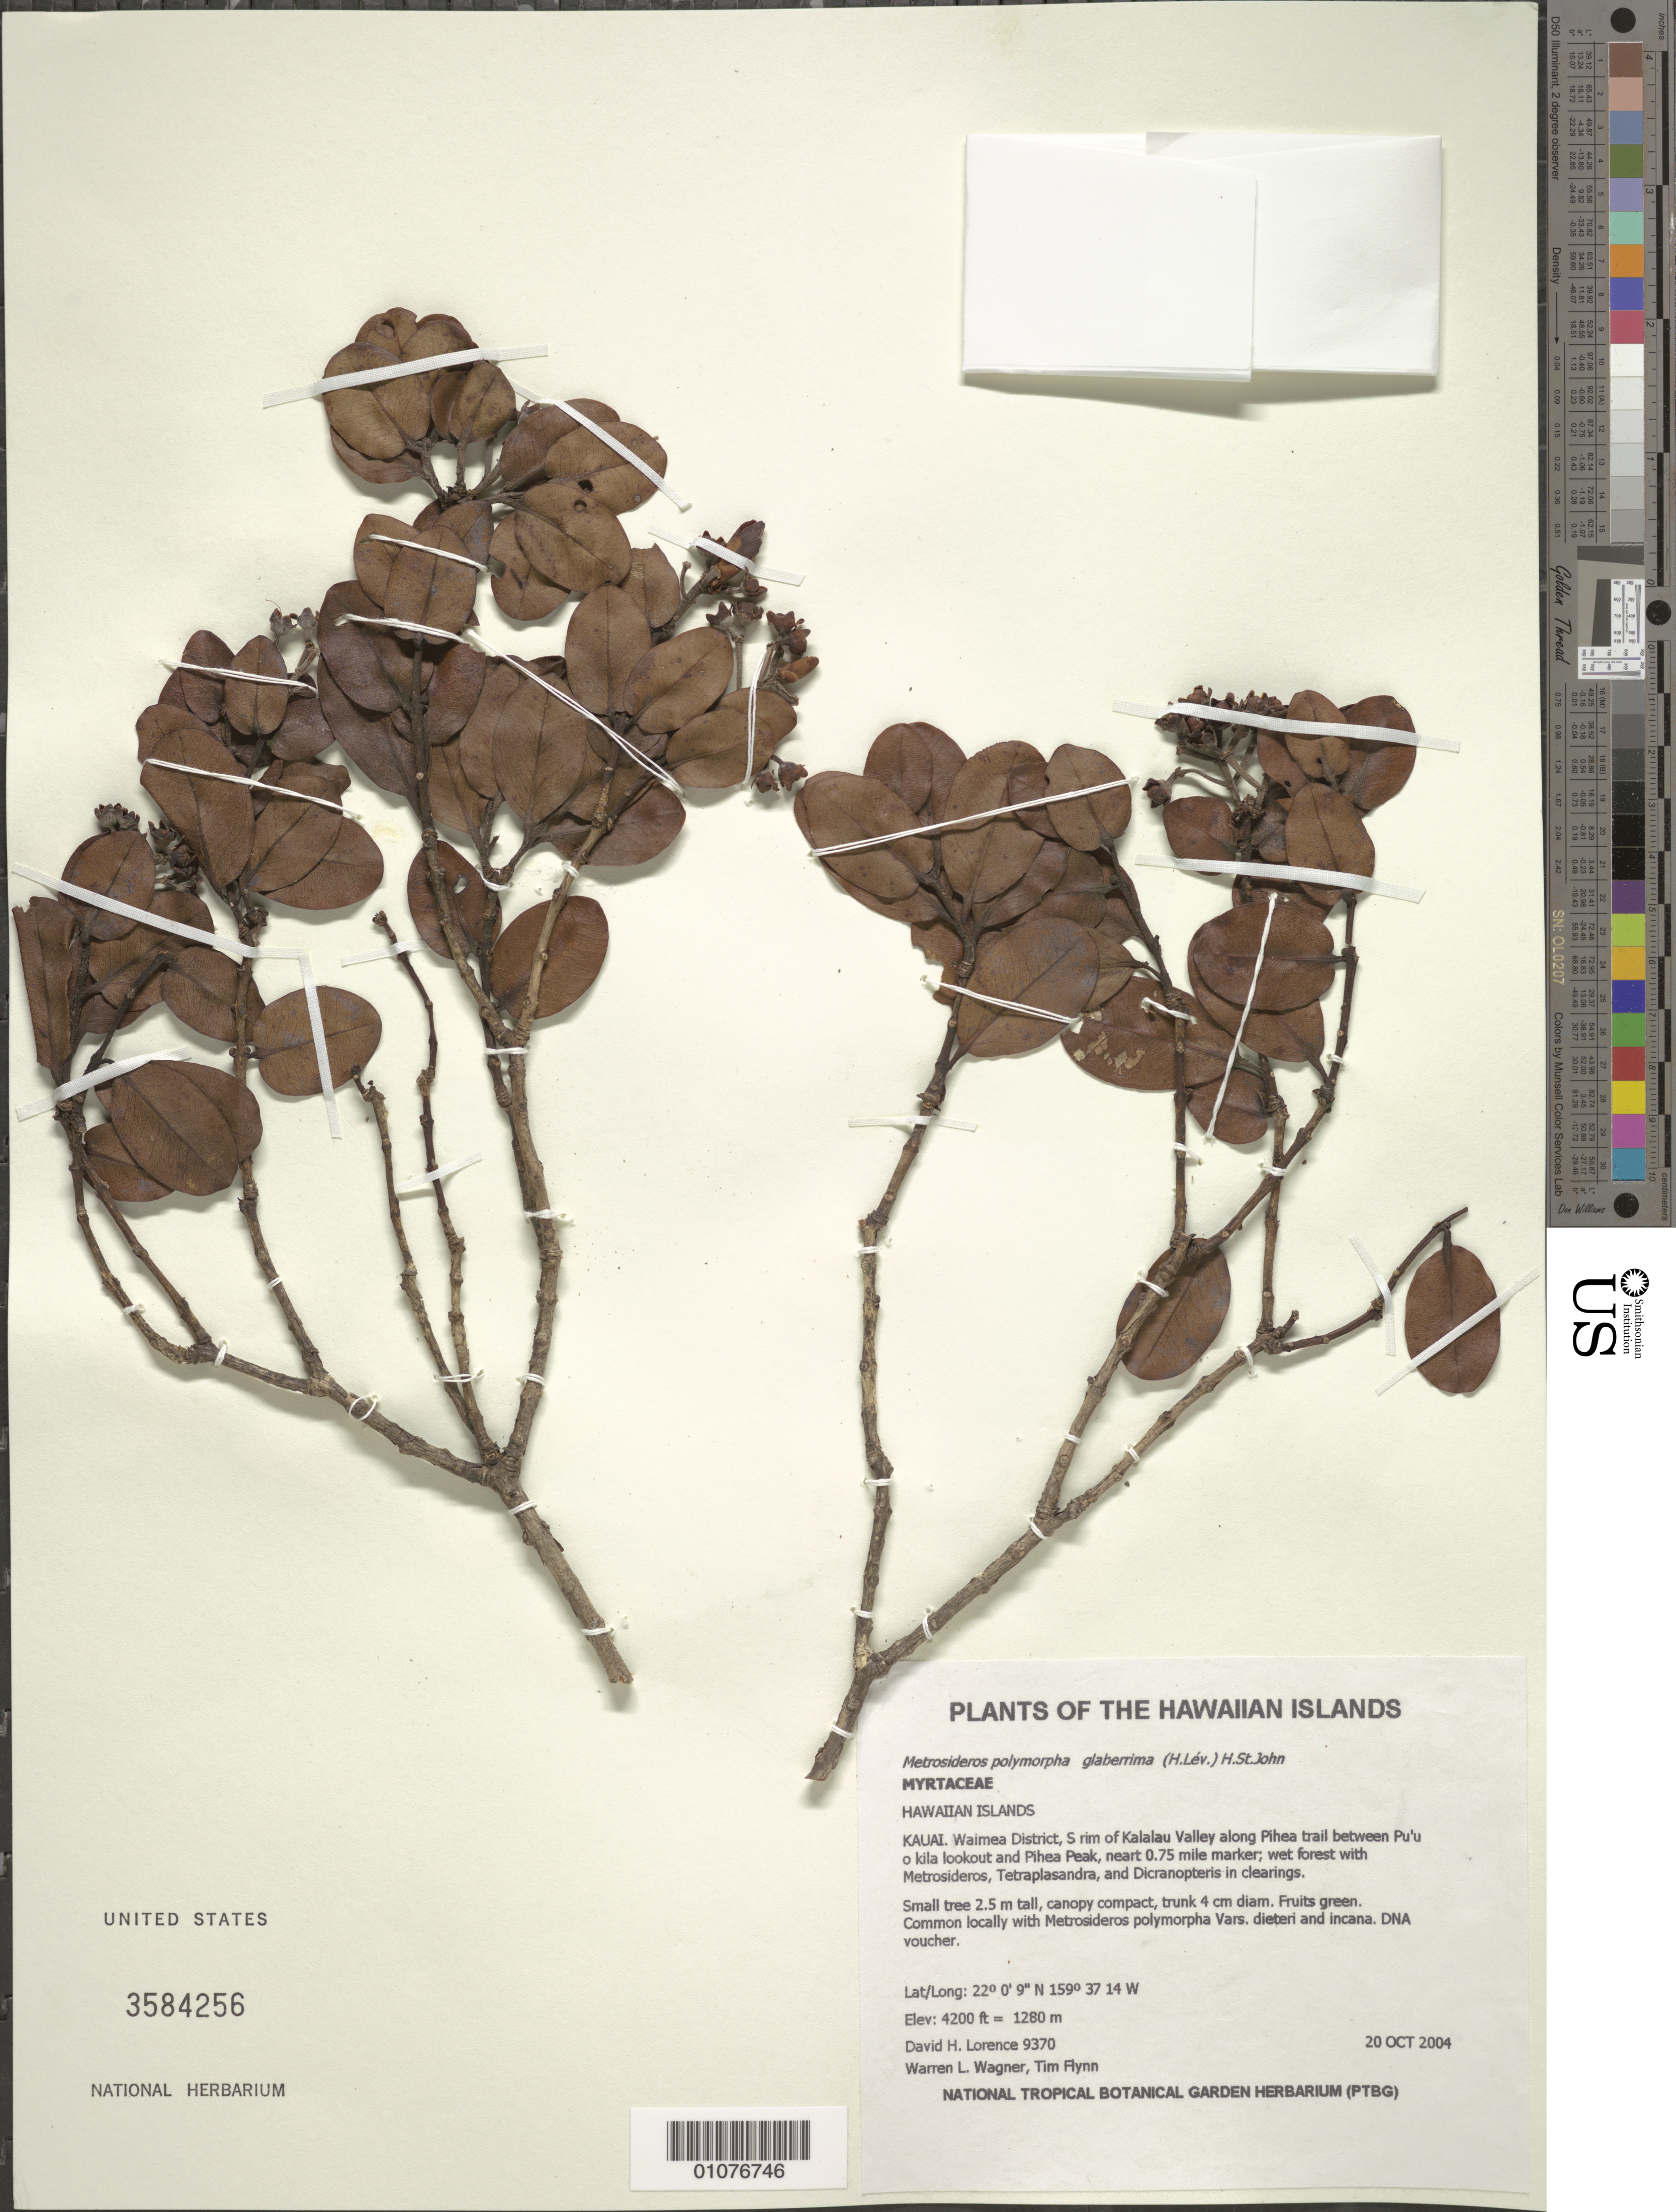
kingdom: Plantae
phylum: Tracheophyta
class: Magnoliopsida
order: Myrtales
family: Myrtaceae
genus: Metrosideros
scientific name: Metrosideros polymorpha var. glaberrima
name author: (H. Lév.) H. St. John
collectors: D. Lorence, W. L. Wagner & T. W. Flynn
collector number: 9370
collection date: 2004-10-20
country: United States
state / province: Hawaii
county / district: Kauai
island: Kaua'i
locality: Waimea District, S rim of Kalalau Valley along Pihea trail between Pu'uo kila lookout and Pihea Peak, near 0.75 mile marker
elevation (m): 1280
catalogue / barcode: US 3584256